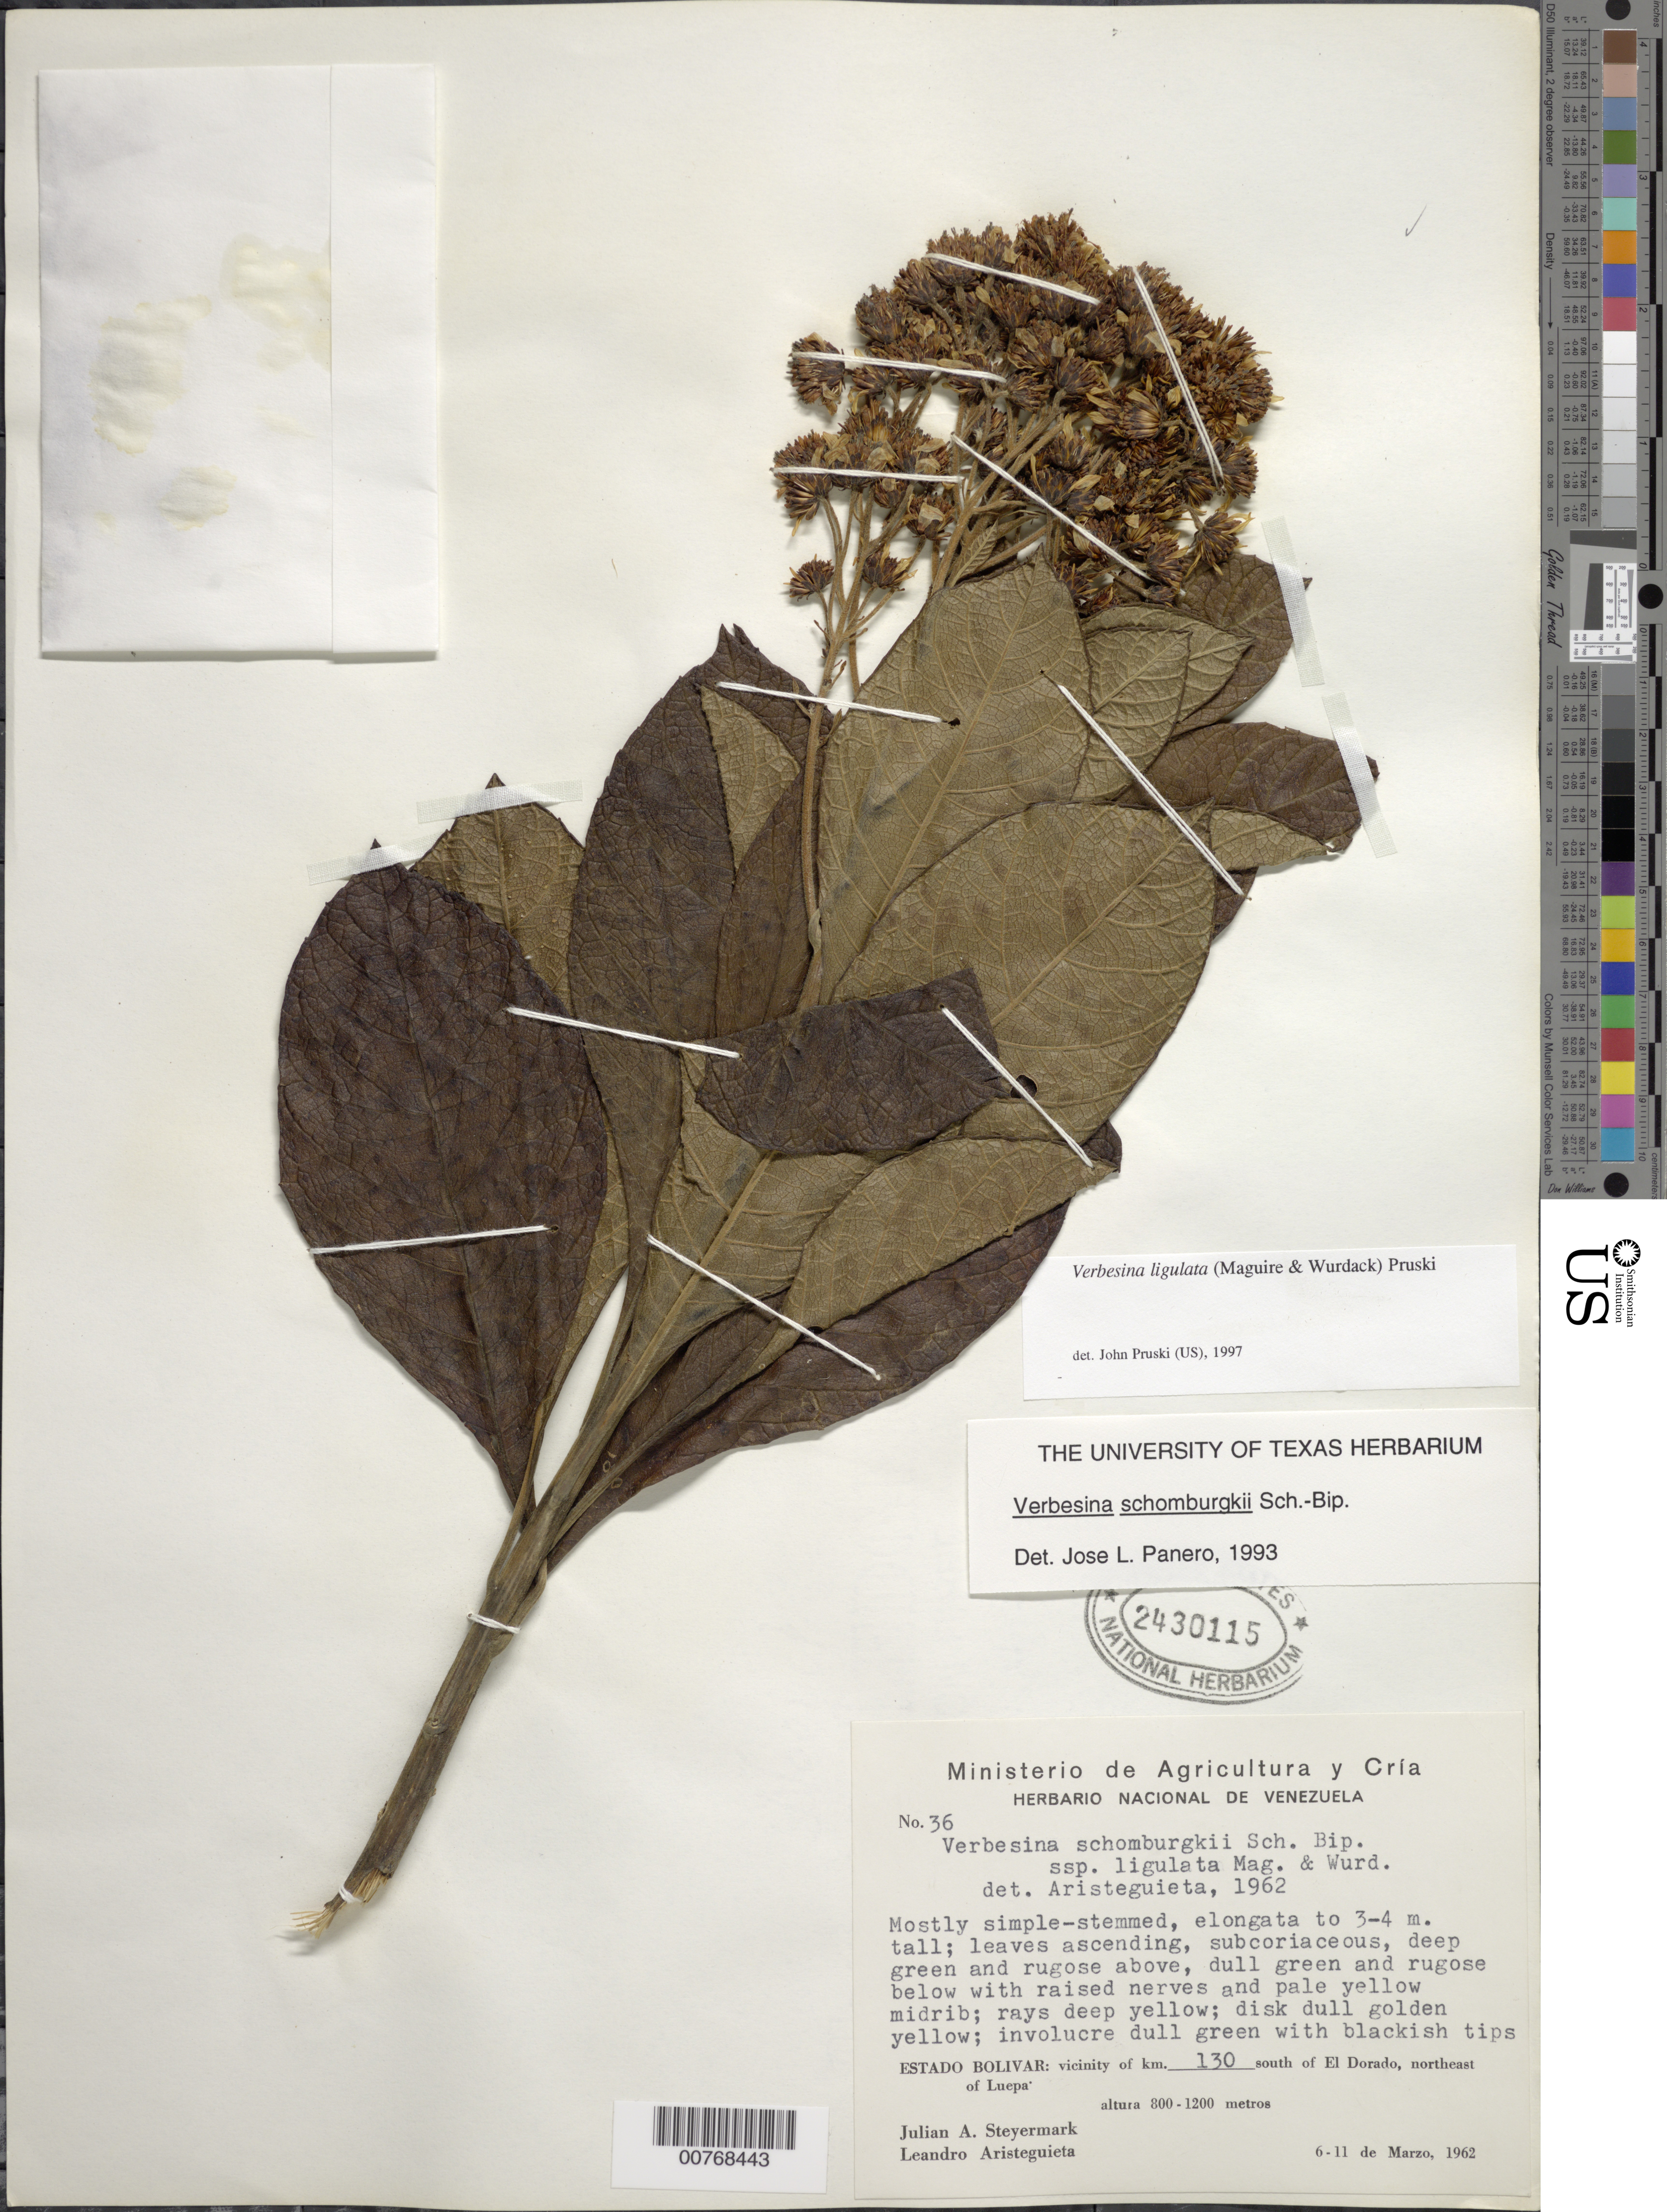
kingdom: Plantae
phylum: Tracheophyta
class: Magnoliopsida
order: Asterales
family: Asteraceae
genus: Verbesina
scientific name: Verbesina ligulata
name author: (Maguire & Wurdack) Pruski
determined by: Aristeguieta, L.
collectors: J. Steyermark & L. Aristeguieta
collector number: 62 36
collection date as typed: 6-Mar-62 to 11-Mar-62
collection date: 1962-03-06/1962-03-11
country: Venezuela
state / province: Bolívar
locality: El Dorado, 127 km S of, NE of Luepa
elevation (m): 800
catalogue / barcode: US 2430115